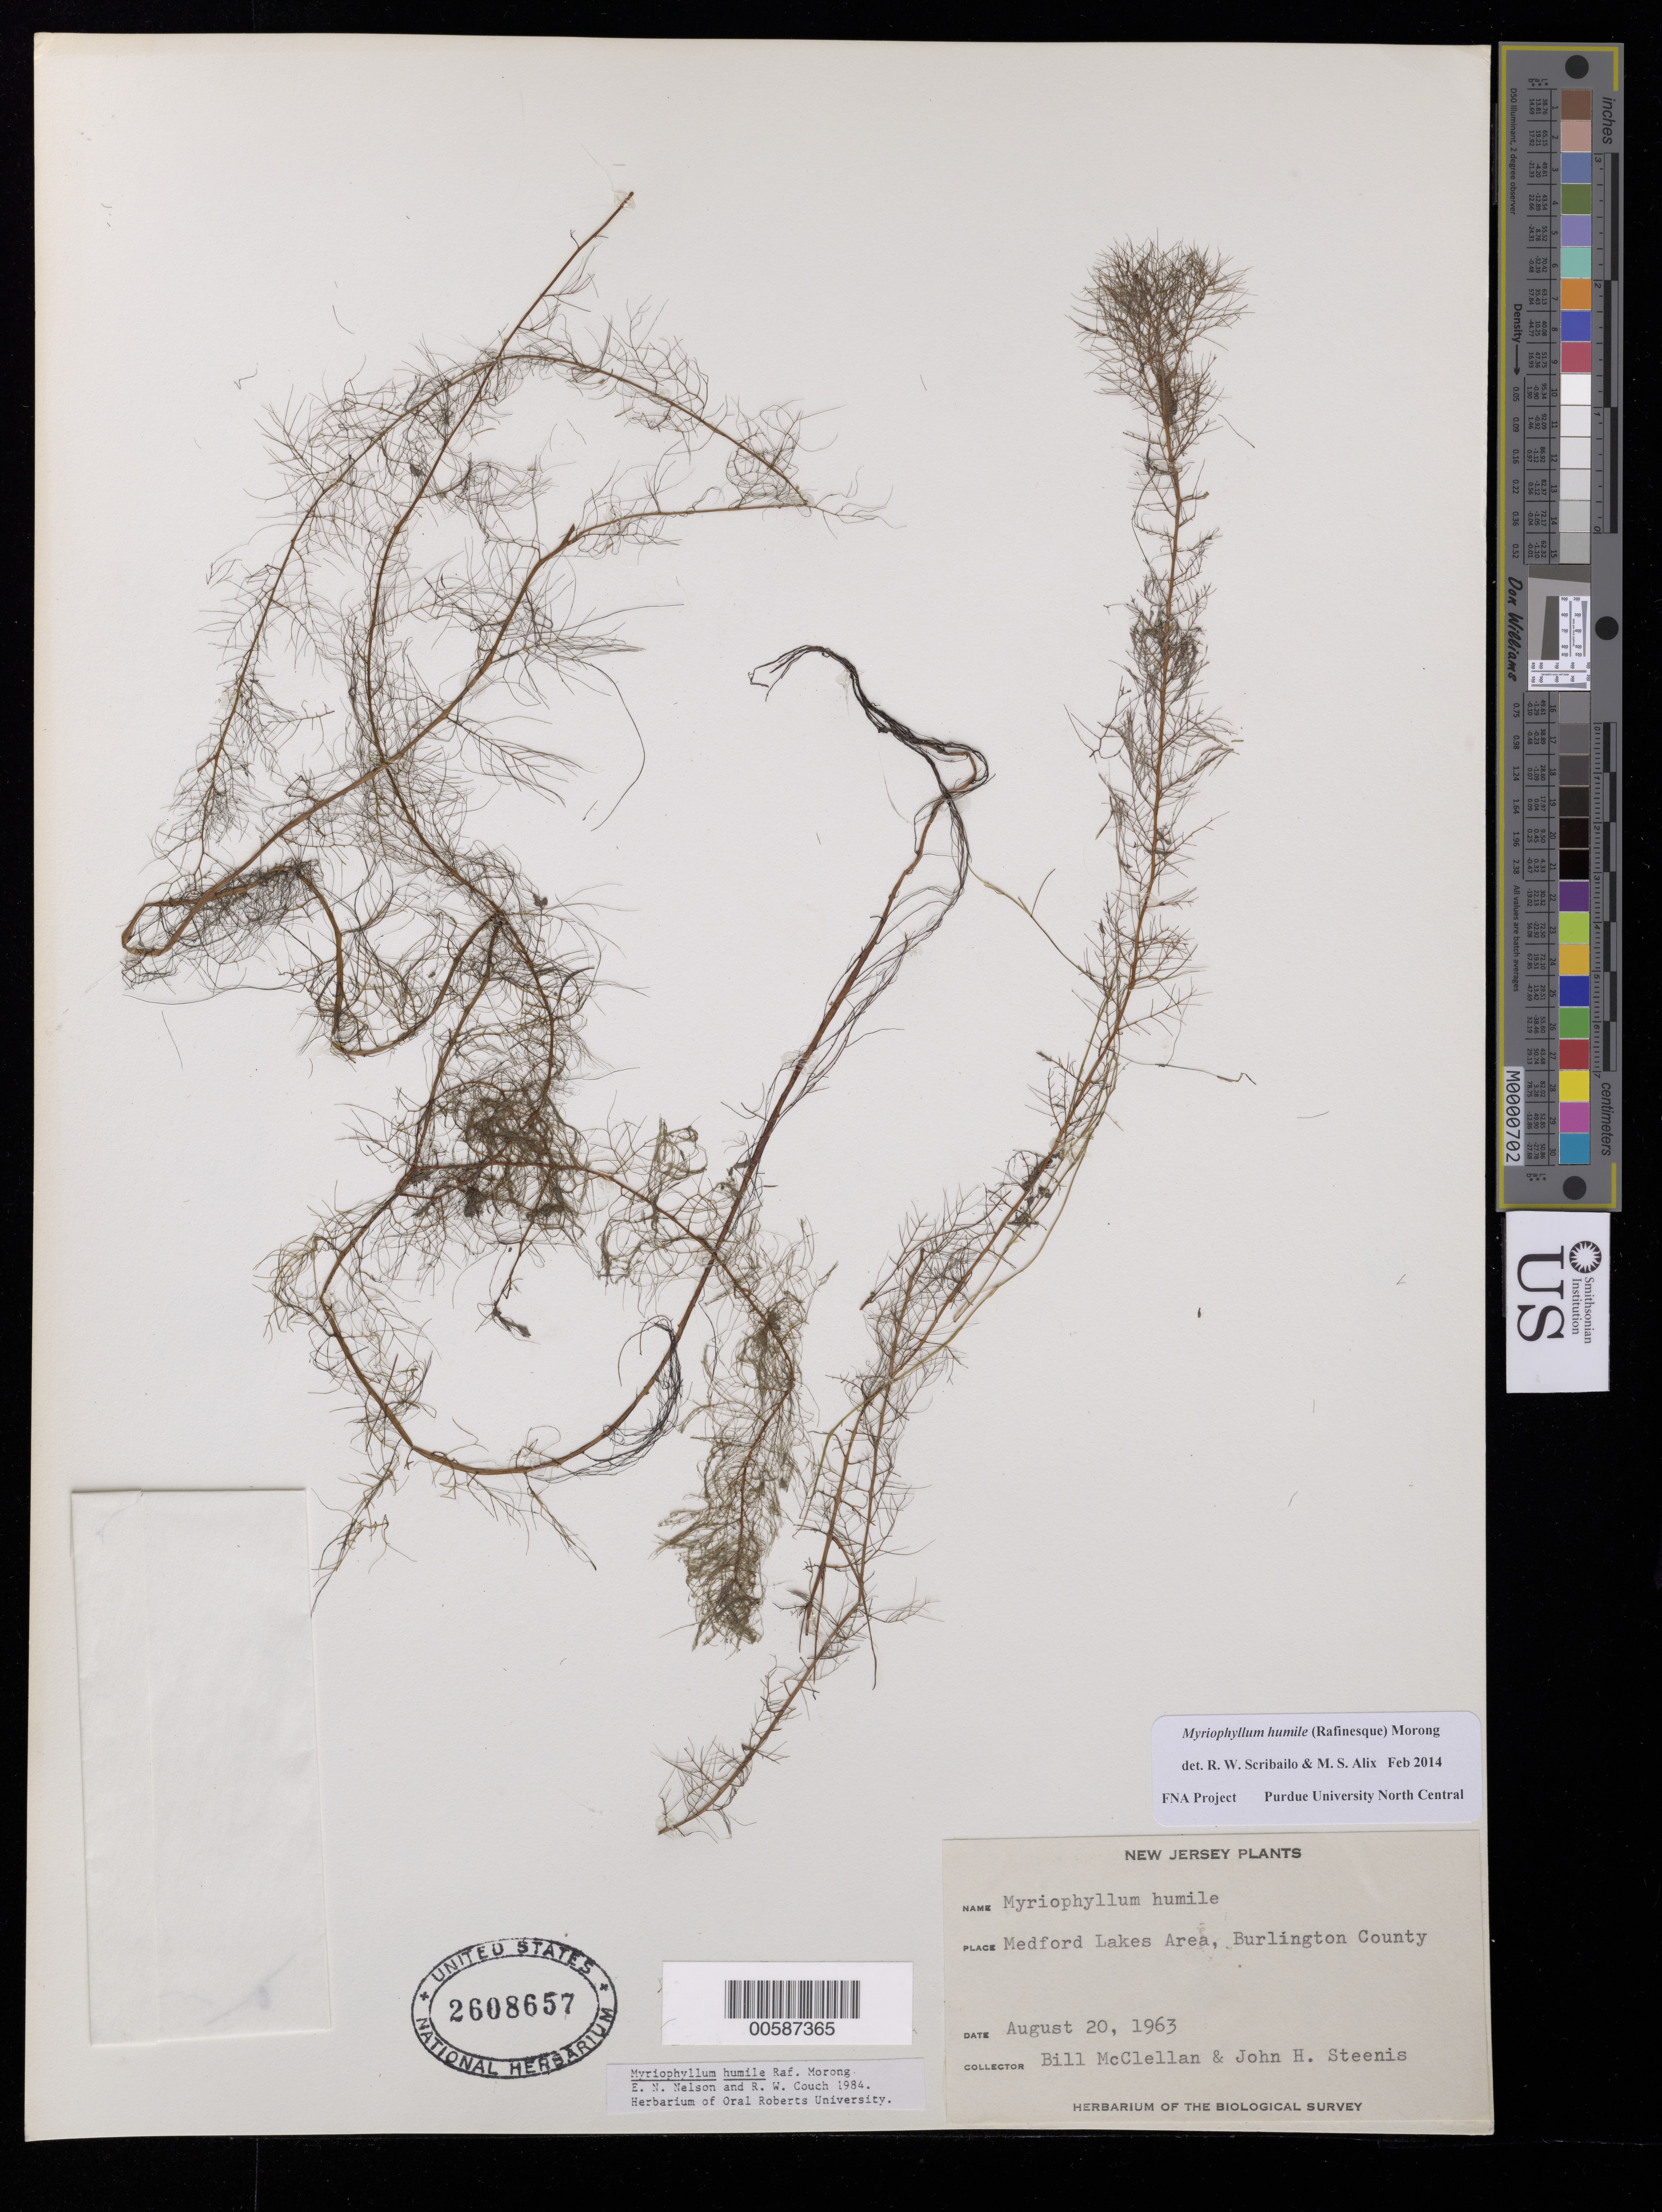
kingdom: Plantae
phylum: Tracheophyta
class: Magnoliopsida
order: Saxifragales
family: Haloragaceae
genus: Myriophyllum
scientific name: Myriophyllum humile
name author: (Raf.) Morong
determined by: Scribailo, R. W.; Alix, M. S.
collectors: B. McClellan & J. H. Steenis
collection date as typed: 20 Aug 1963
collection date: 1963-08-20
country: United States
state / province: New Jersey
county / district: Burlington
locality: Medford Lakes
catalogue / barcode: US 2608657